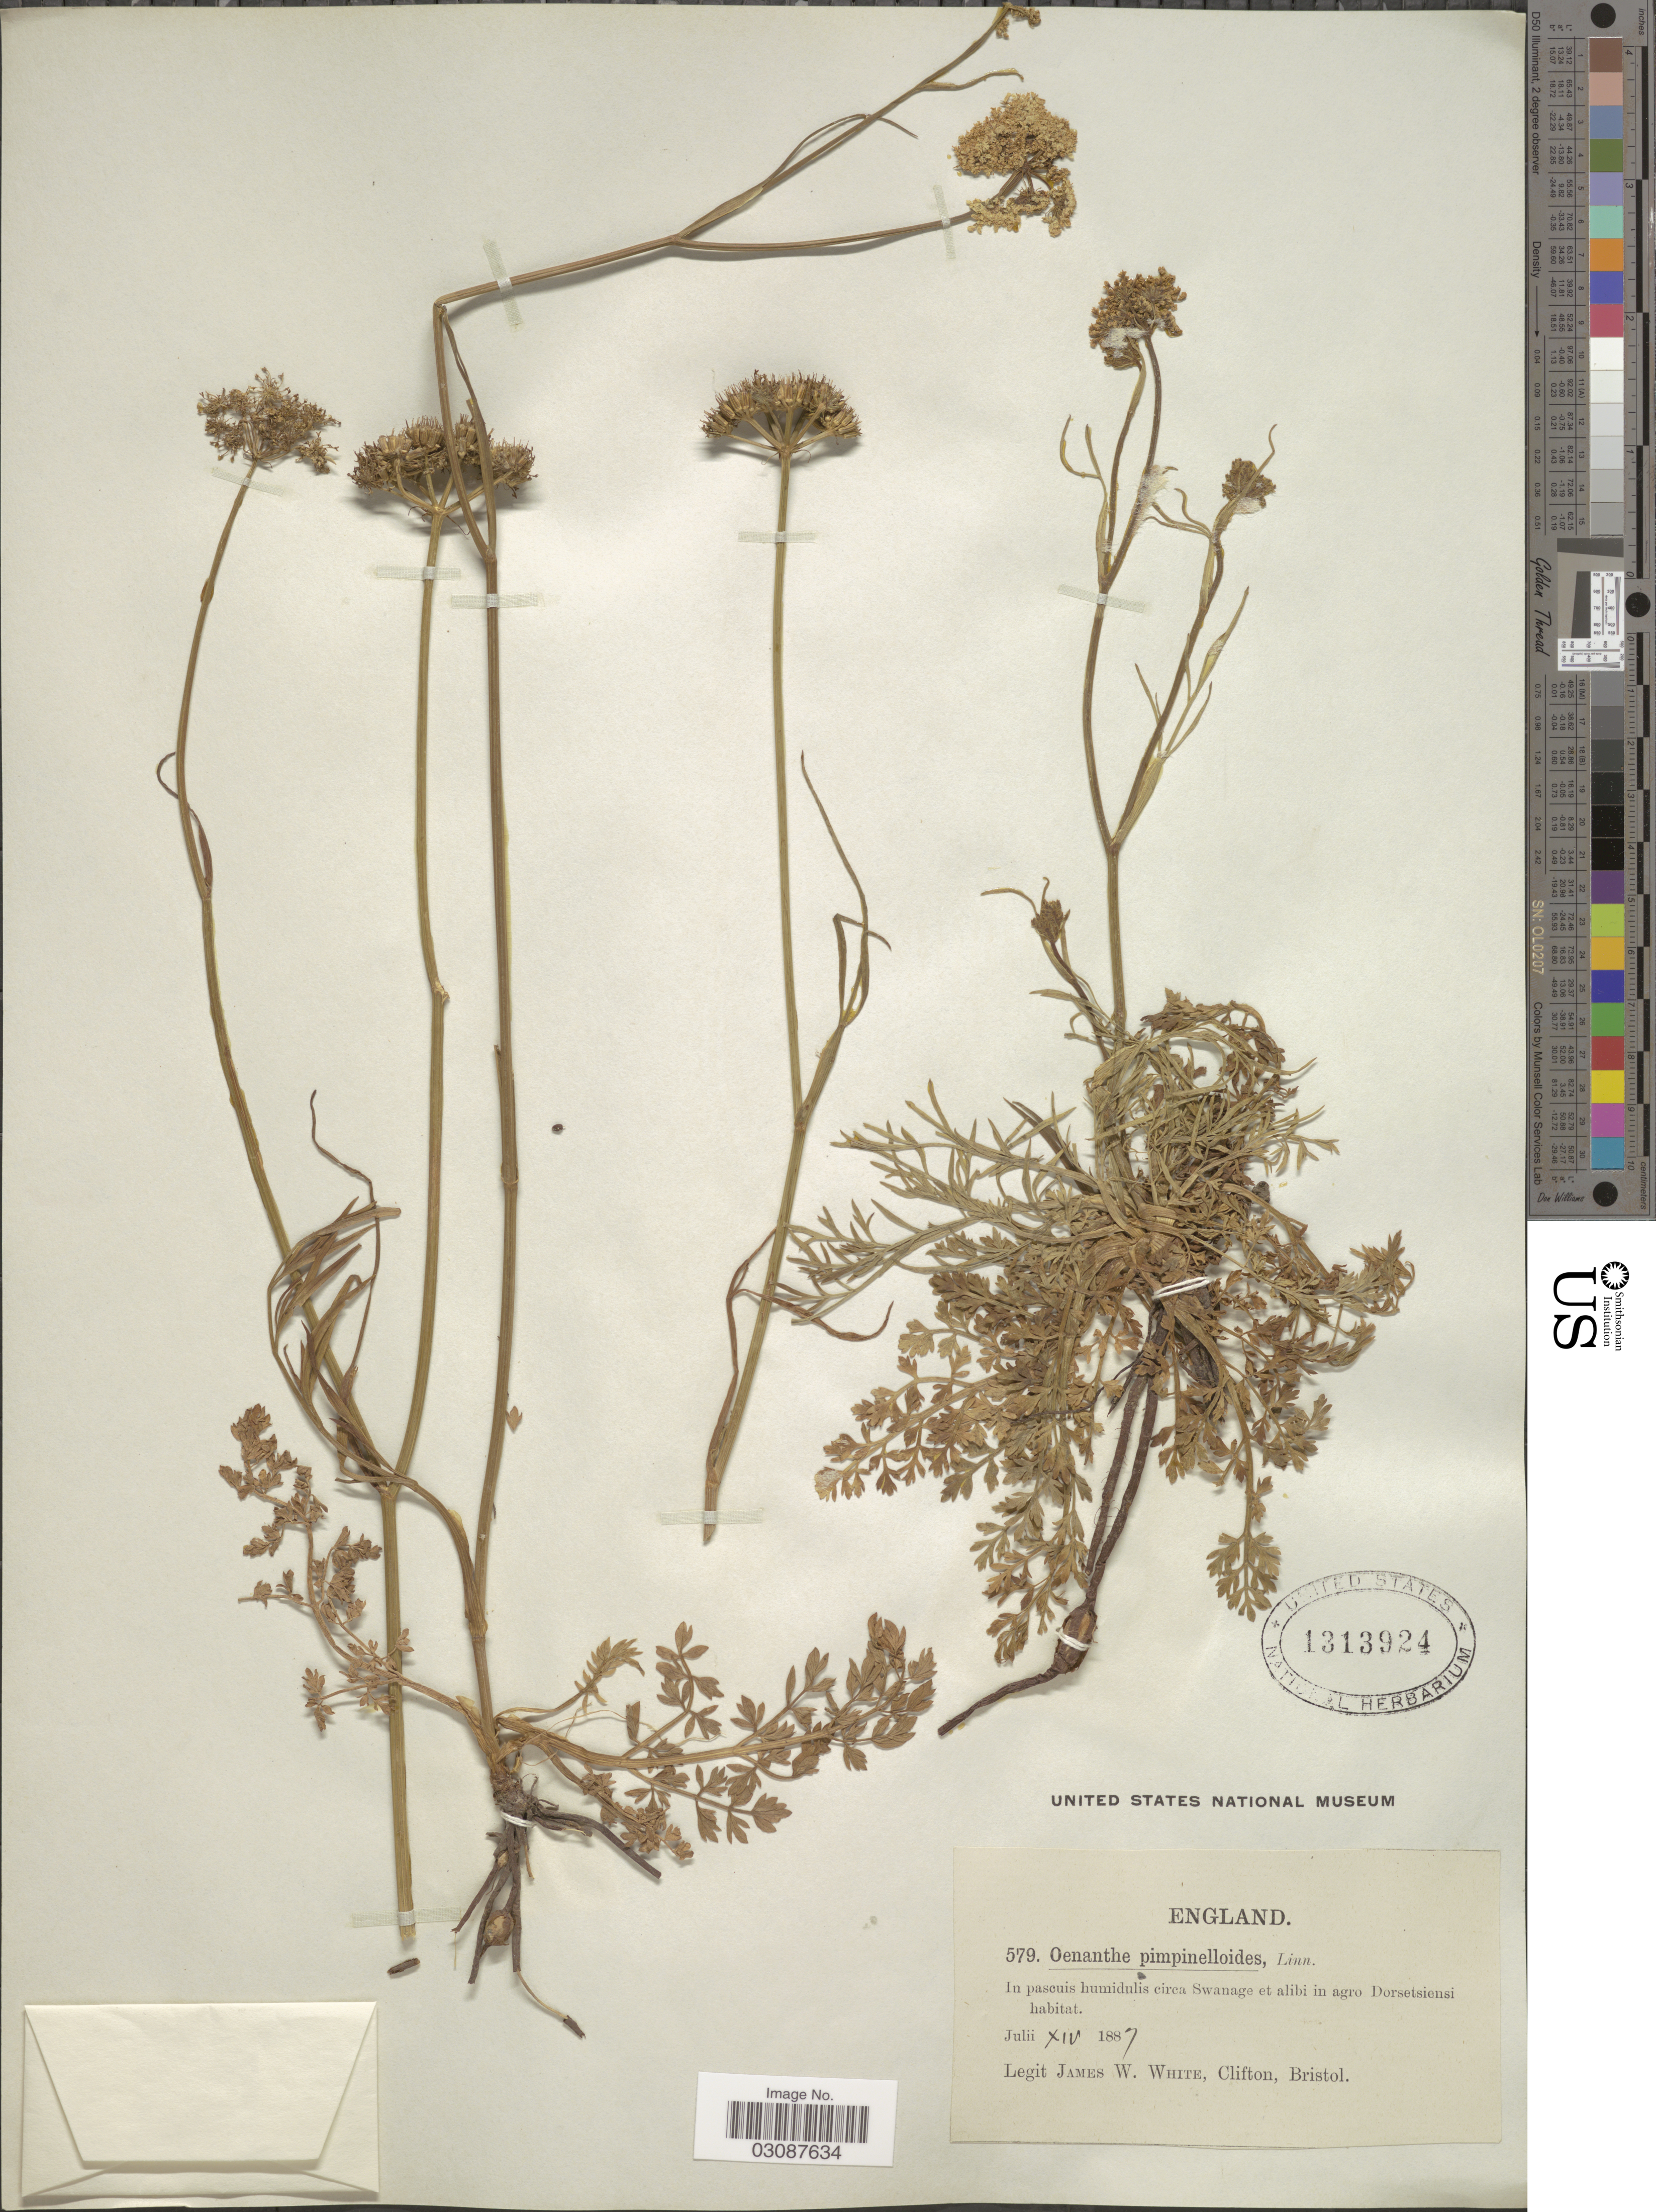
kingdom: Plantae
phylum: Tracheophyta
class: Magnoliopsida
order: Apiales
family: Apiaceae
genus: Oenanthe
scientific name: Oenanthe pimpinelloides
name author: L.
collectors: J. W. White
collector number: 579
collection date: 1887-07-14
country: United Kingdom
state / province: England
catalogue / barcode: US 1313924